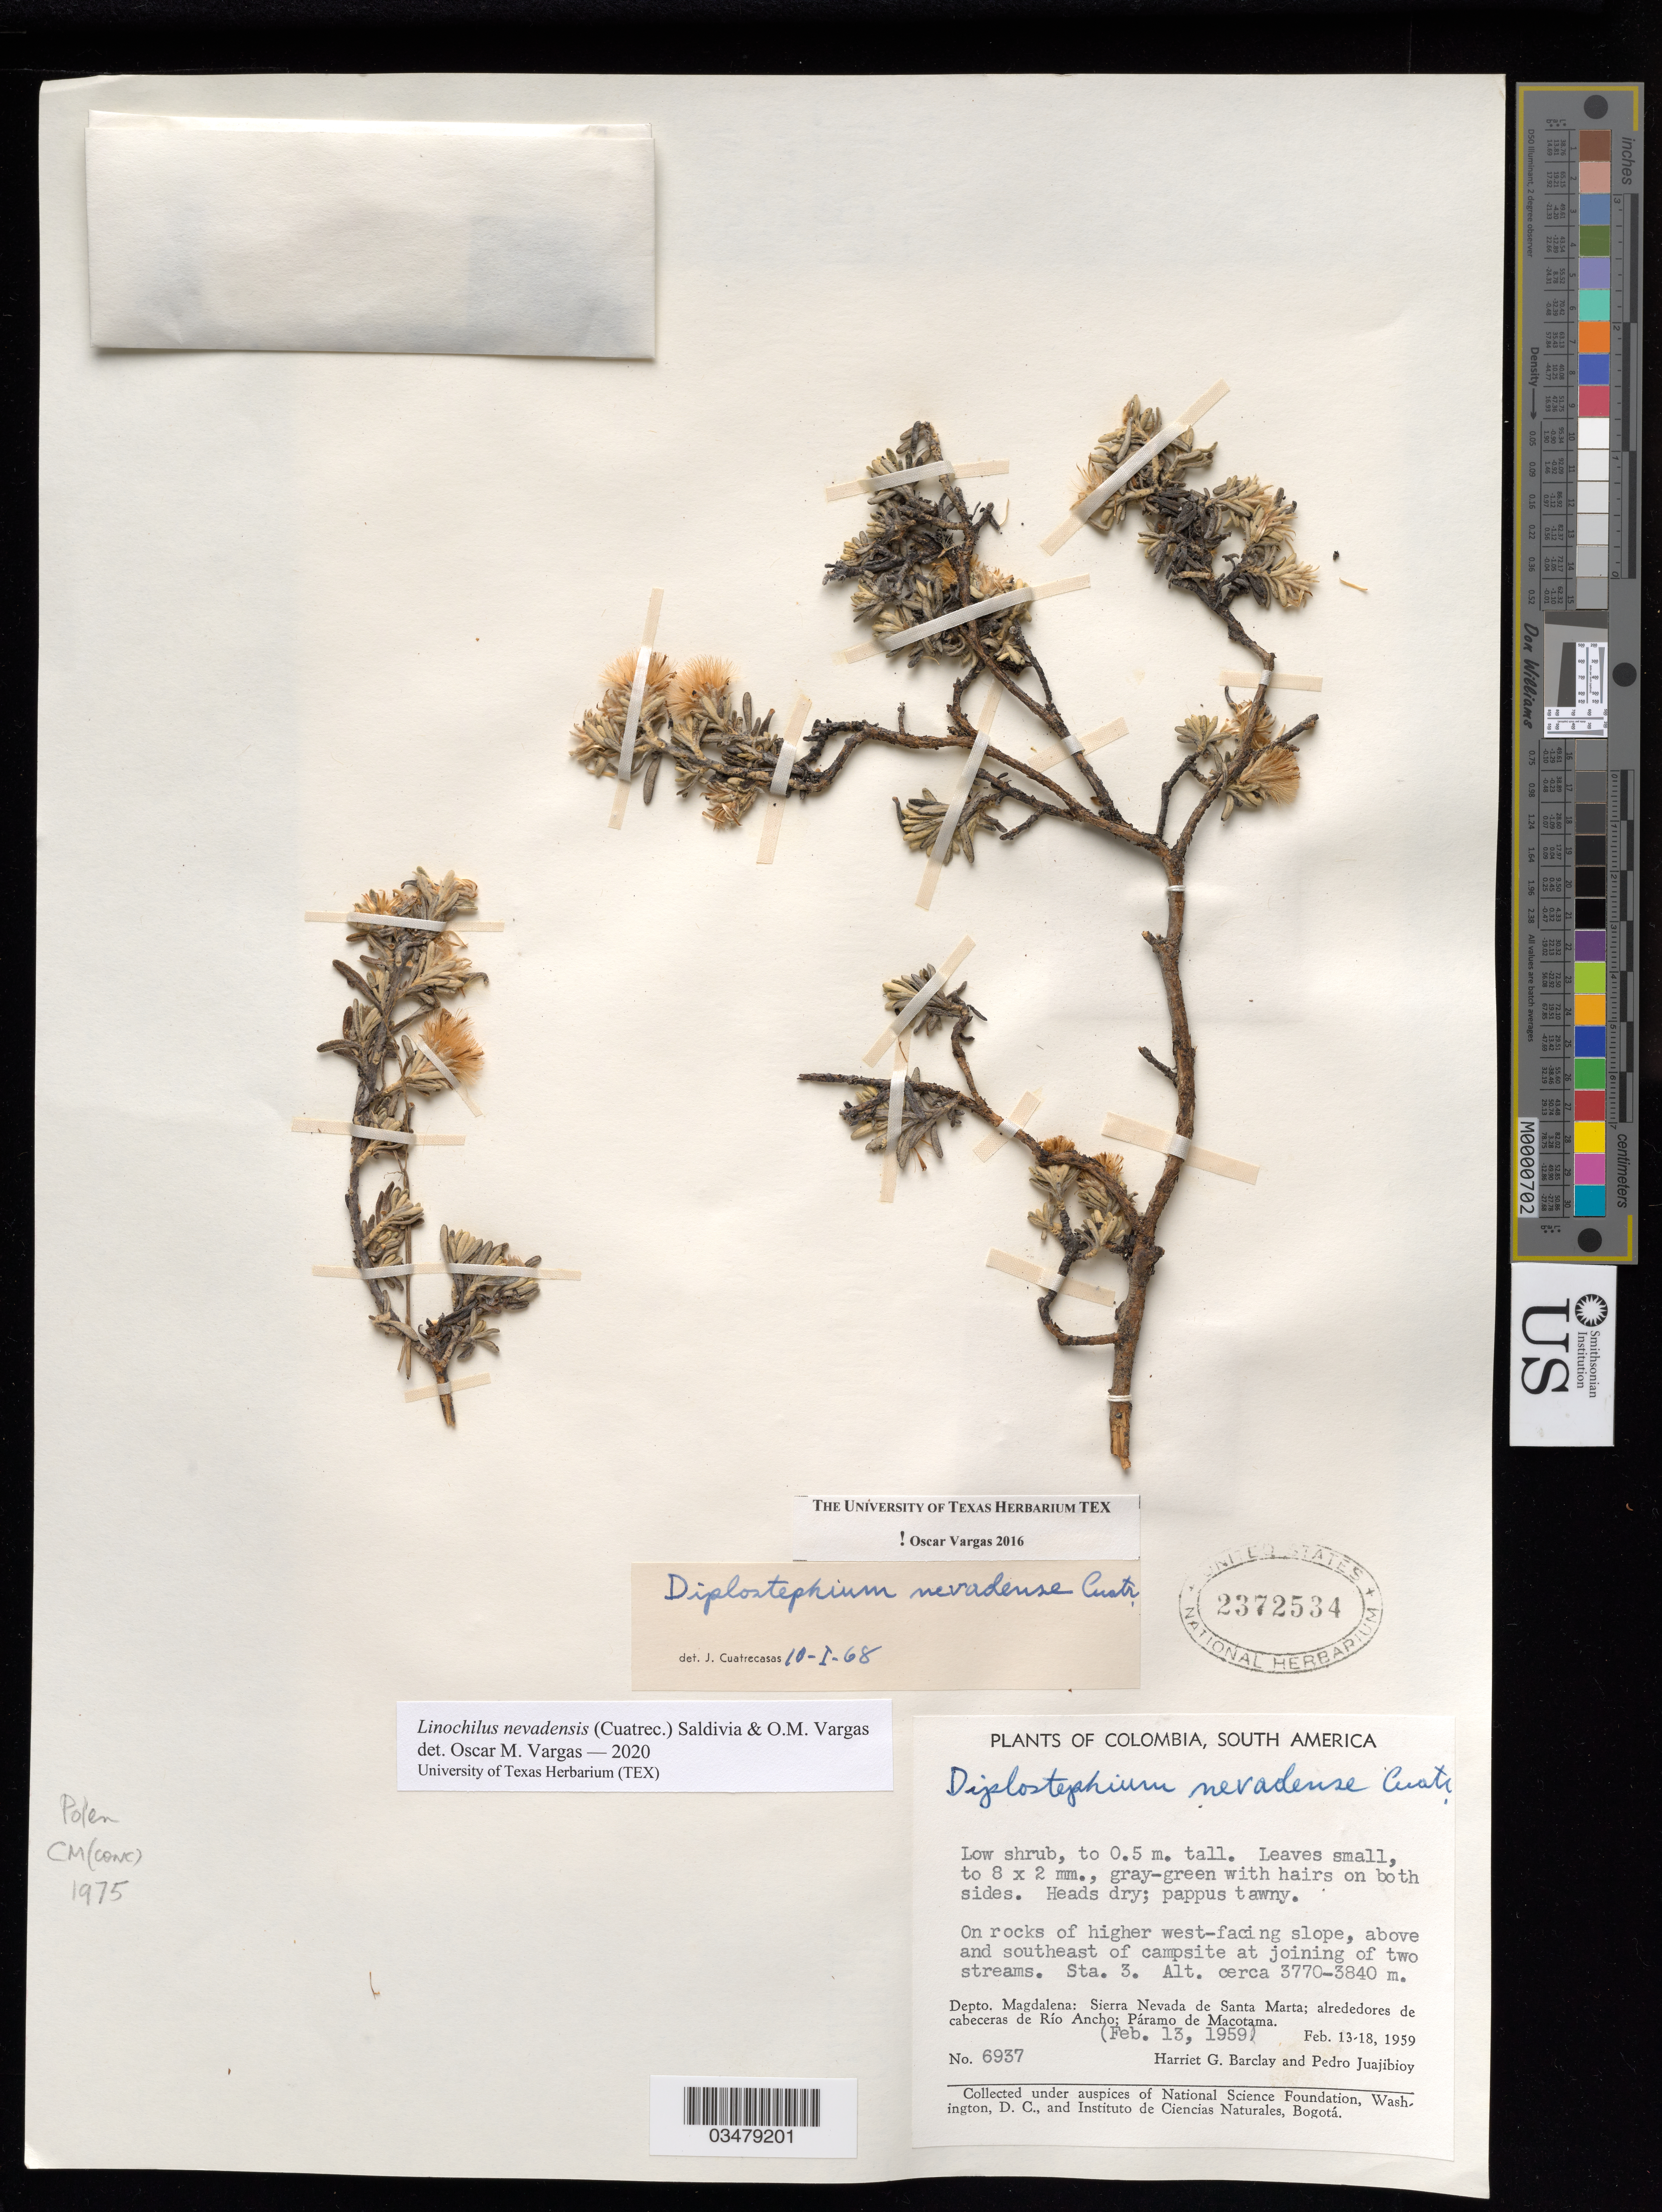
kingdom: Plantae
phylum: Tracheophyta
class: Magnoliopsida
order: Asterales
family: Asteraceae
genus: Linochilus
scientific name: Linochilus nevadensis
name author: (Cuatrec.) Saldivia & O.M. Vargas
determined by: Vargas, Oscar M.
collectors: H. G. Barclay & P. Juajibioy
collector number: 6937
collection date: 1959-02-13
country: Colombia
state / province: Magdalena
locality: West-facing slope, above and southeast of campsite at joining of two streams. Sta. 3. Depto. Magdalena: Sierra Nevada de Santa Marta; alrededores de cabeceras de Río Ancho; Páramo de Macotama.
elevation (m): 3770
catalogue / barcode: US 2372534